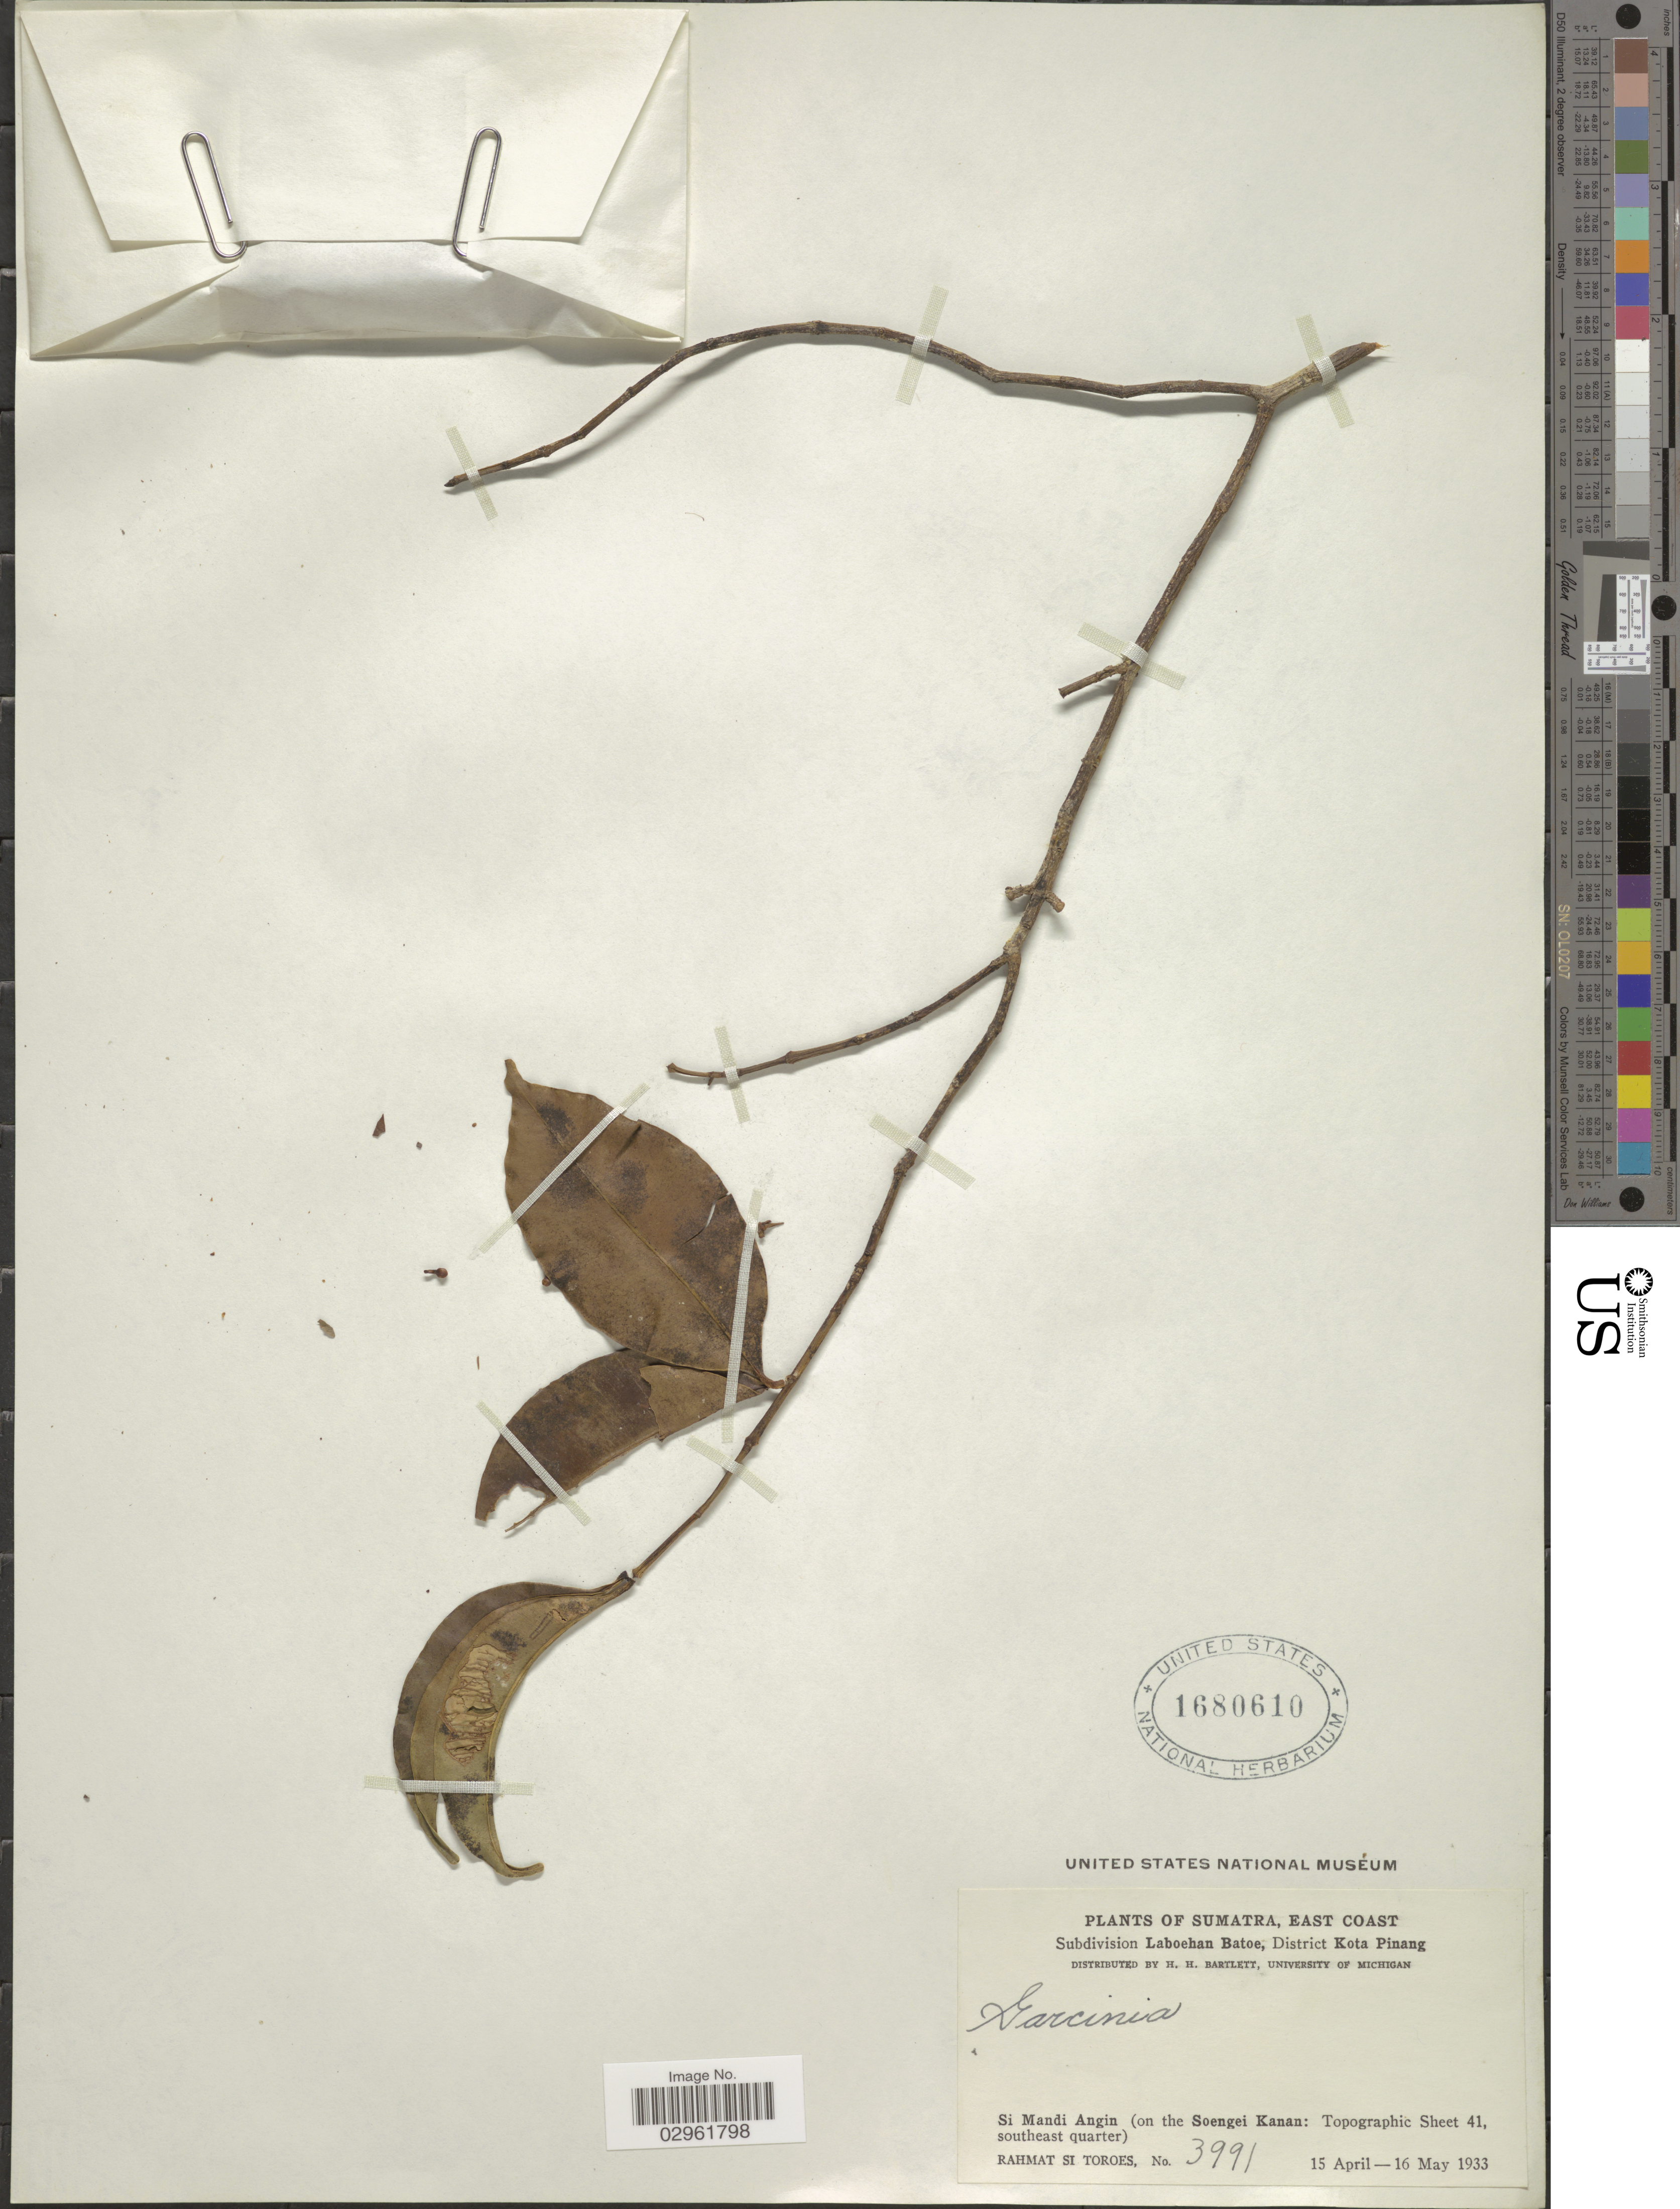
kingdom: Plantae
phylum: Tracheophyta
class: Magnoliopsida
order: Malpighiales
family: Clusiaceae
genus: Garcinia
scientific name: Garcinia sp.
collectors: Rahmat Si Boeea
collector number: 3991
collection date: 1933-04-15/1933-05-16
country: Indonesia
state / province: Sumatra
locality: East Coast, Subdivision Laboehan Batoe, District Kota Pinang, Si Mandi Angin (on the Soengei Kanan: Topographic Sheet 41, southeast quarter).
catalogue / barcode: US 1680610